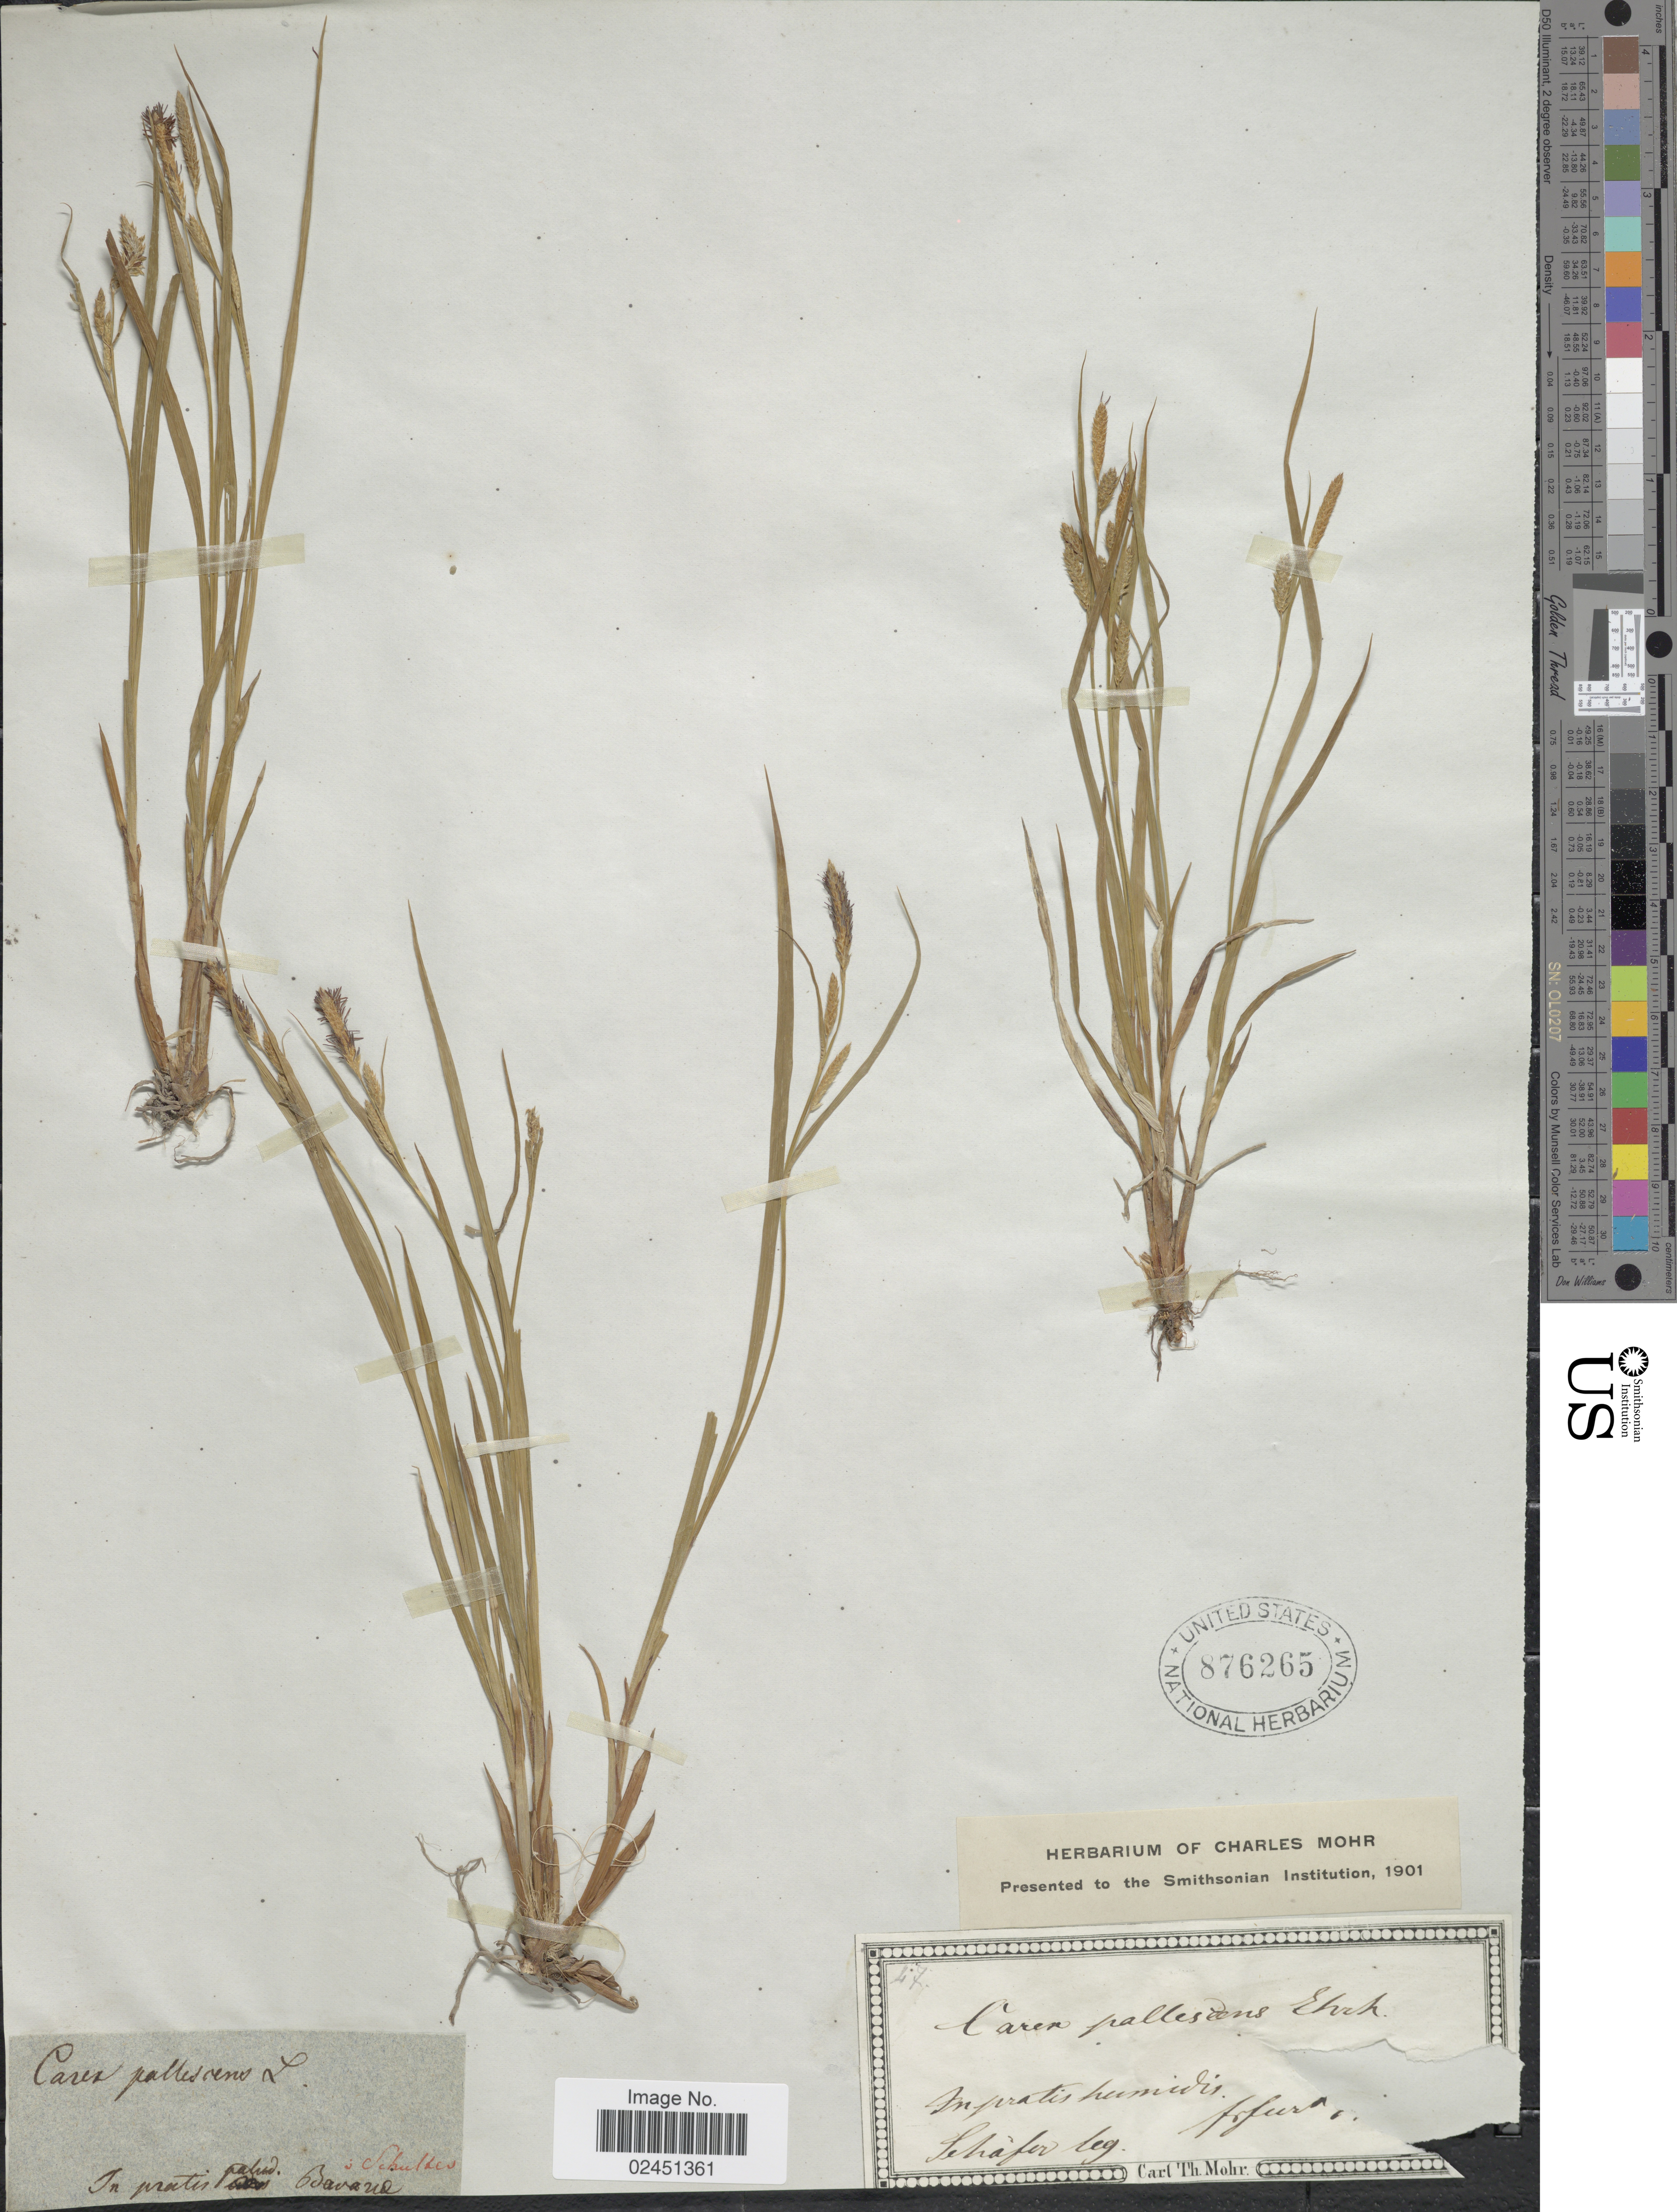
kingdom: Plantae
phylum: Tracheophyta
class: Liliopsida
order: Poales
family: Cyperaceae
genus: Carex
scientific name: Carex pallescens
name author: L.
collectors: -. Schafer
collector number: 47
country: Germany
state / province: Bayern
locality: In pratis humidis, Bavaria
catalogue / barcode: US 876265